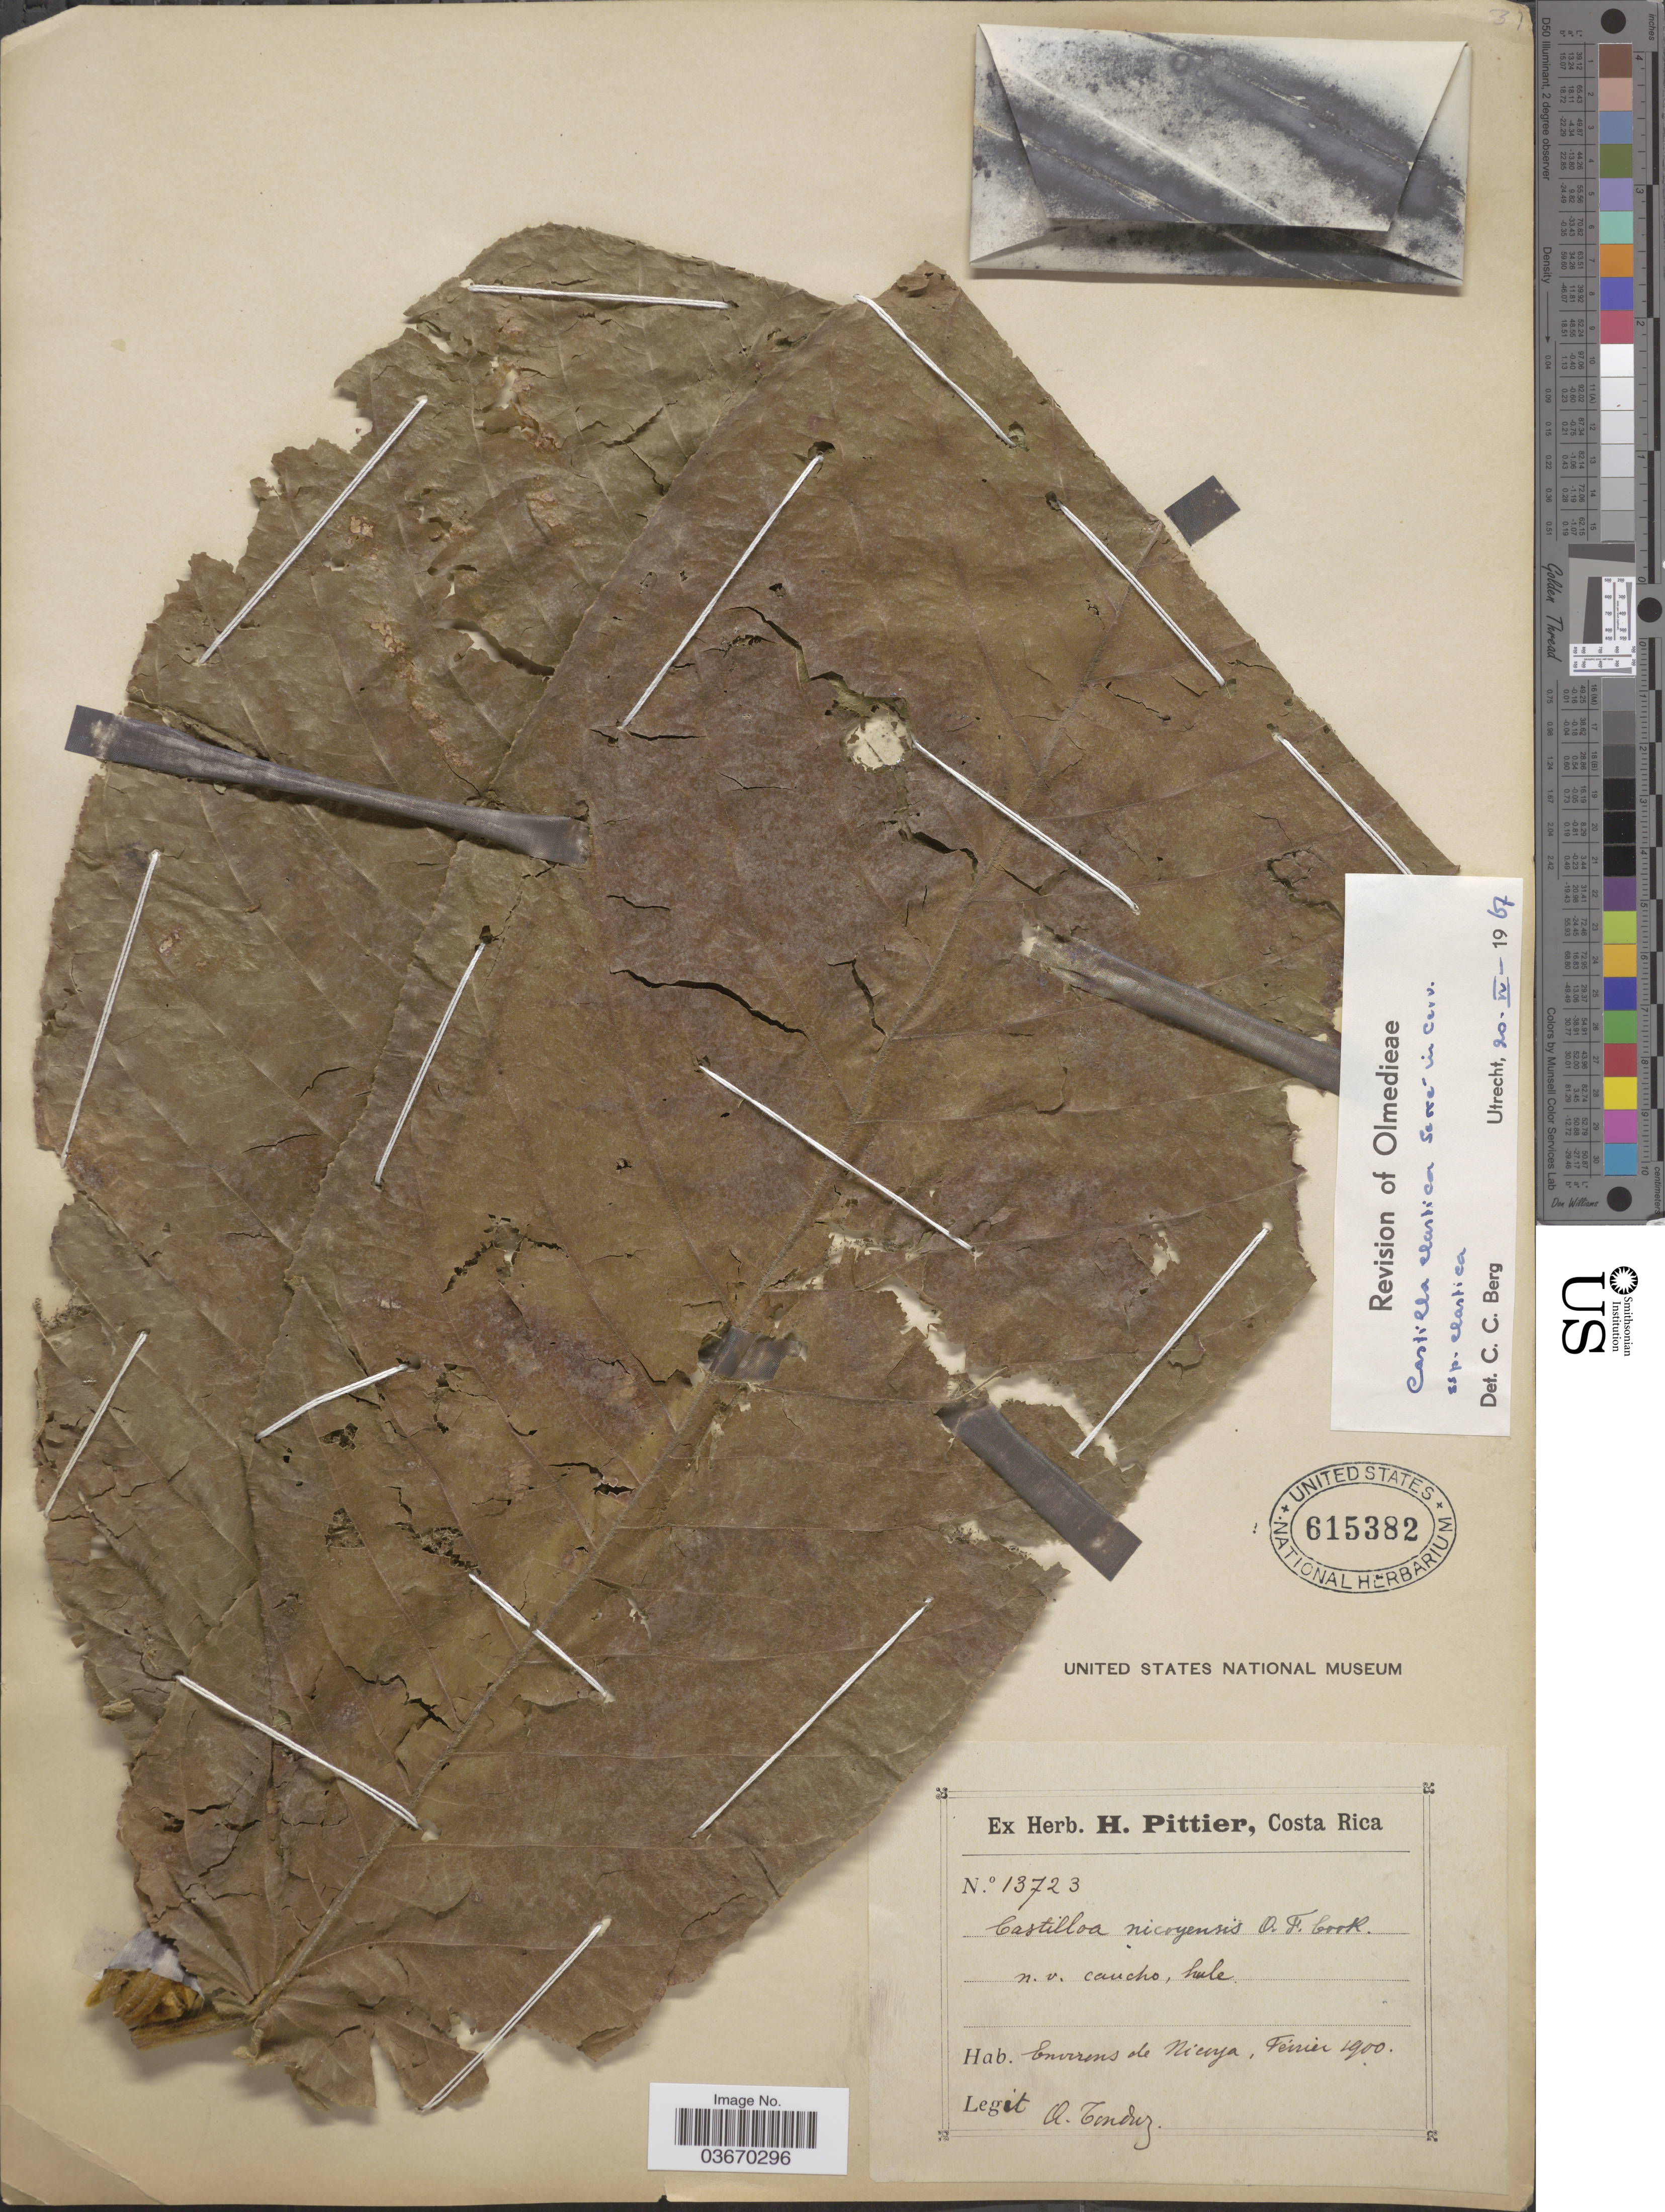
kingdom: Plantae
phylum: Tracheophyta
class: Magnoliopsida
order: Rosales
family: Moraceae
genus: Castilla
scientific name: Castilla elastica subsp. elastica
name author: Sessé ex Cerv.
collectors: A. Tonduz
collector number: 13723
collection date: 1900-02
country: Costa Rica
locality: Environs de Nicoya.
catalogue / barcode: US 615382